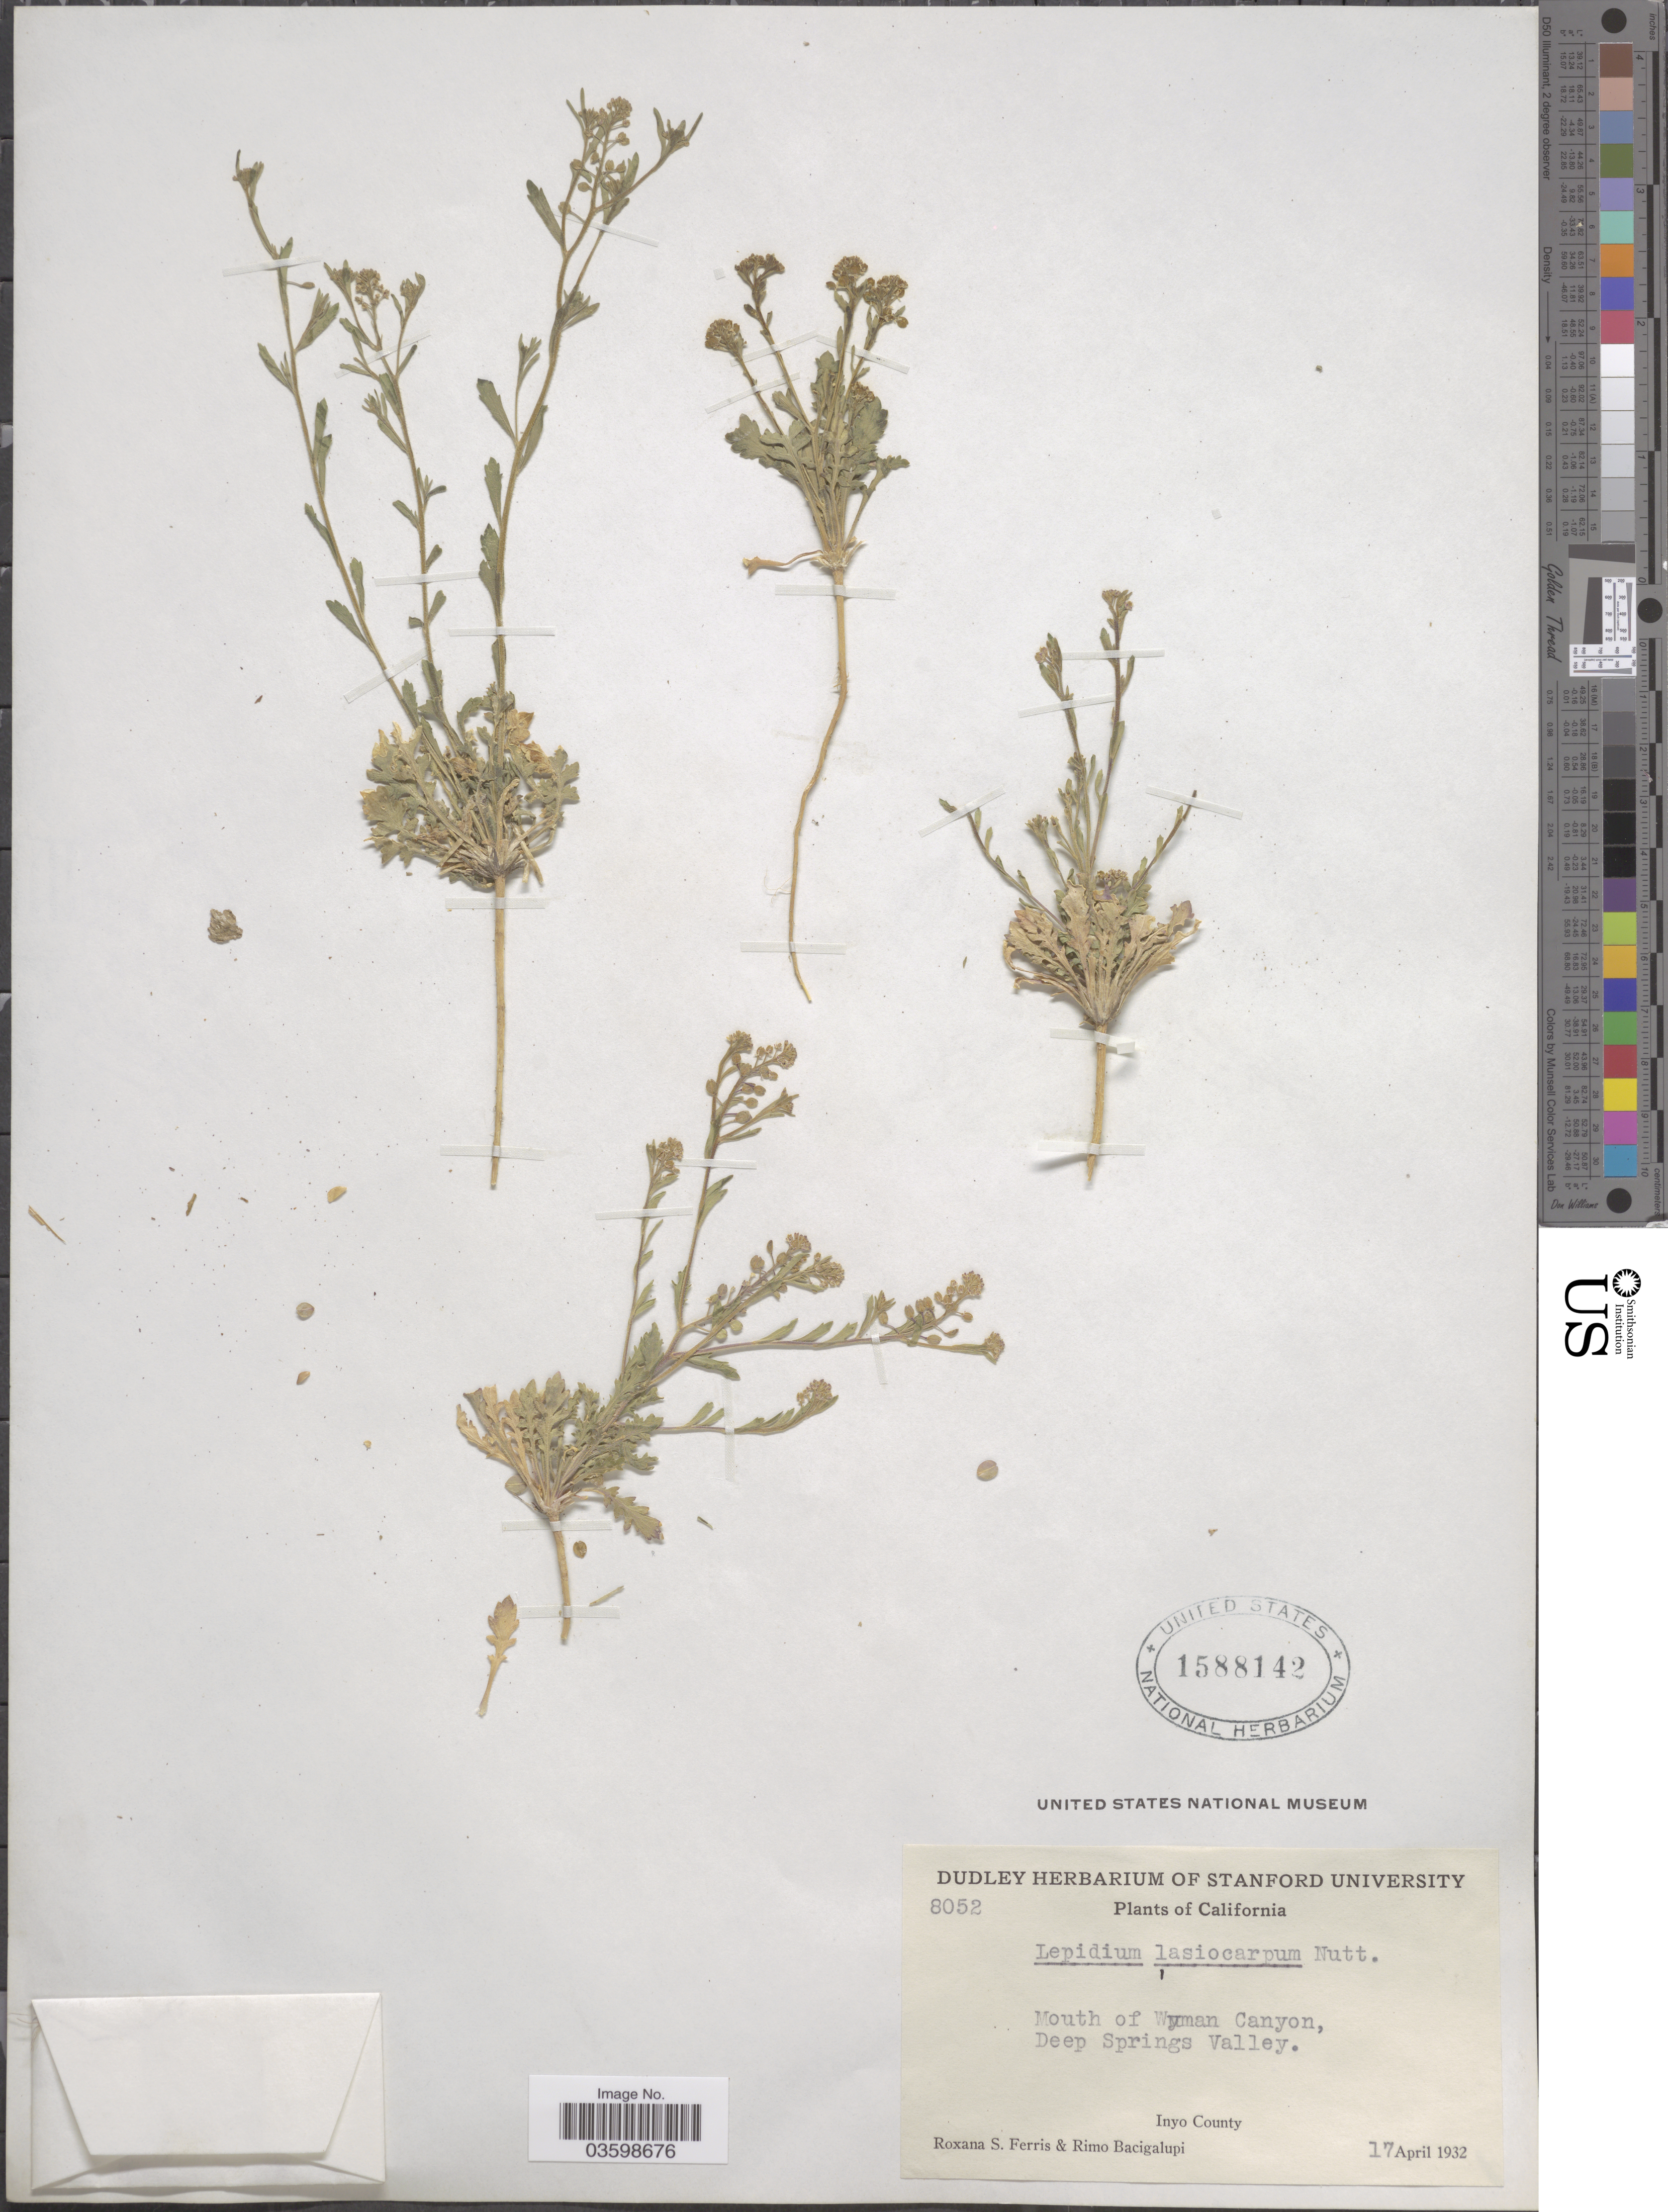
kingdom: Plantae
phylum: Tracheophyta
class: Magnoliopsida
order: Brassicales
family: Brassicaceae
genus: Lepidium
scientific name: Lepidium lasiocarpum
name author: Nutt.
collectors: R. S. Ferris & R. Bacigalupi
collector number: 8052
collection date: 1932-04-17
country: United States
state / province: California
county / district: Inyo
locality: Mouth of Wyman Canyon, Deep Springs Valley. Inyo County.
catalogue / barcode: US 1588142